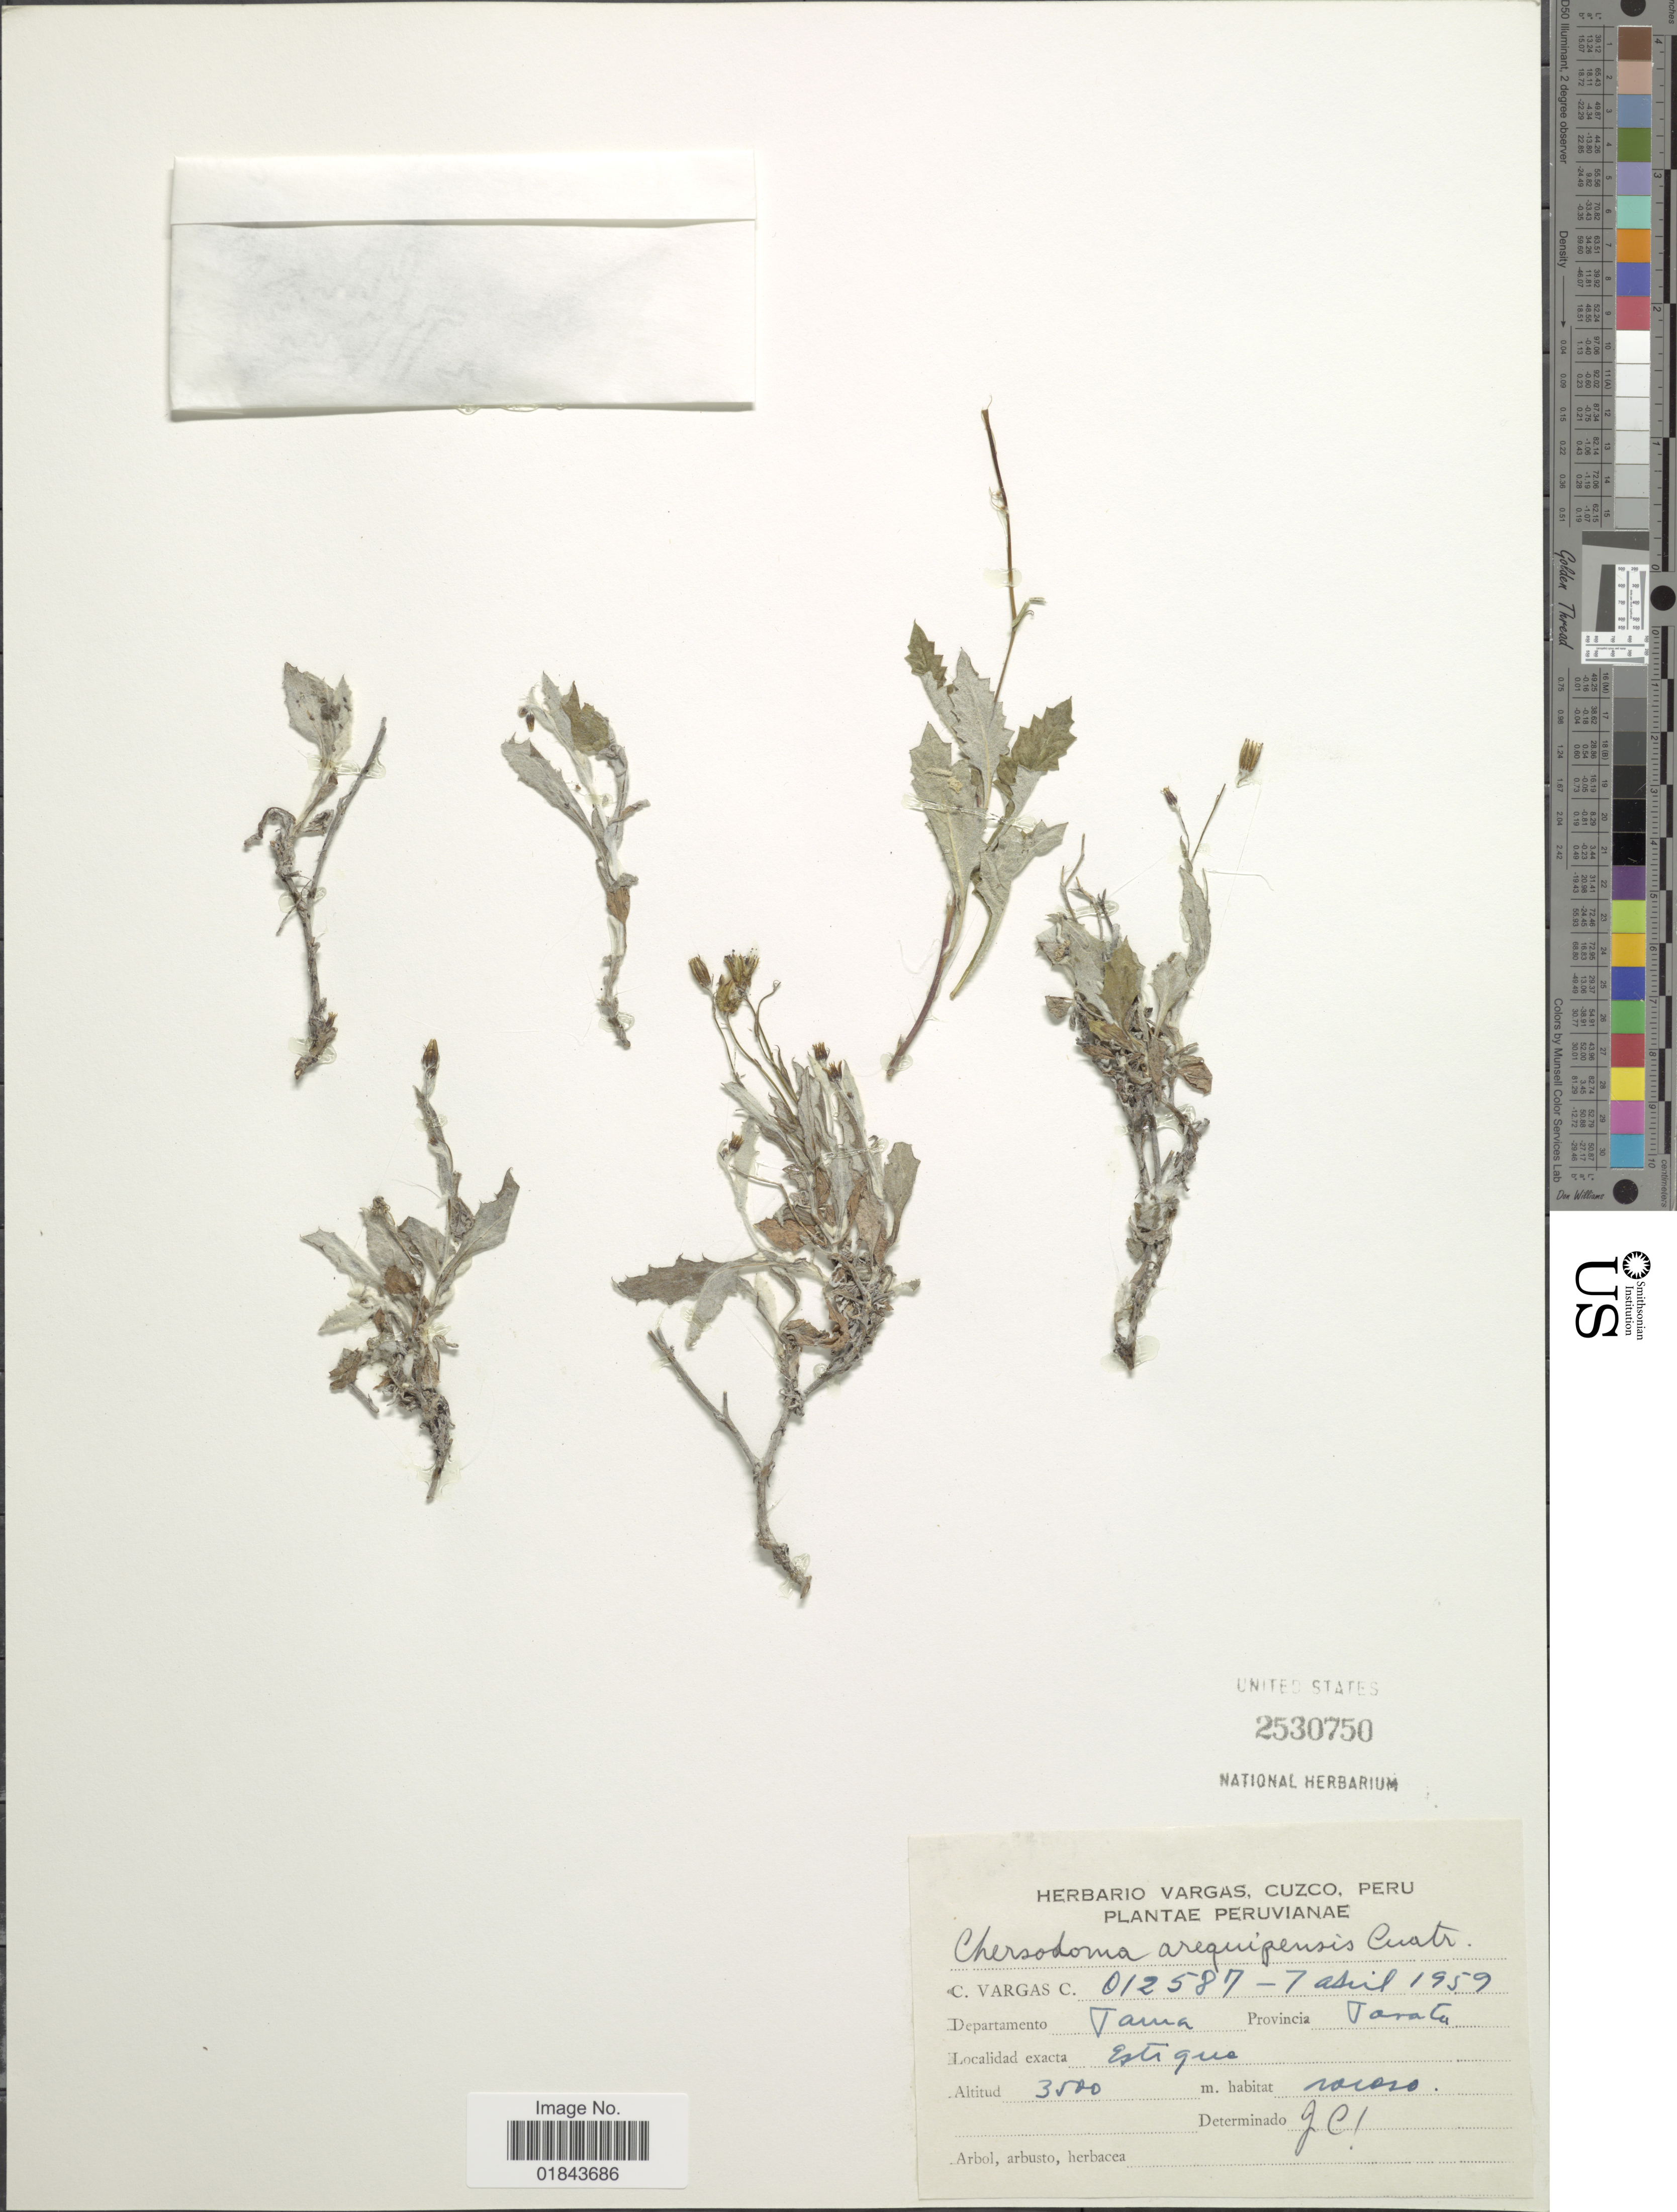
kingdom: Plantae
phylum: Tracheophyta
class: Magnoliopsida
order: Asterales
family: Asteraceae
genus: Chersodoma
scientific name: Chersodoma arequipensis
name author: (Cuatrec.) Cuatrec.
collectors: C. Vargas Calderón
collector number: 012587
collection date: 1959-04-07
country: Peru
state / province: Cusco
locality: Cuzco, Departamento Tama, Provincia Tarata, Estiqua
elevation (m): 3500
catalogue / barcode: US 2530750